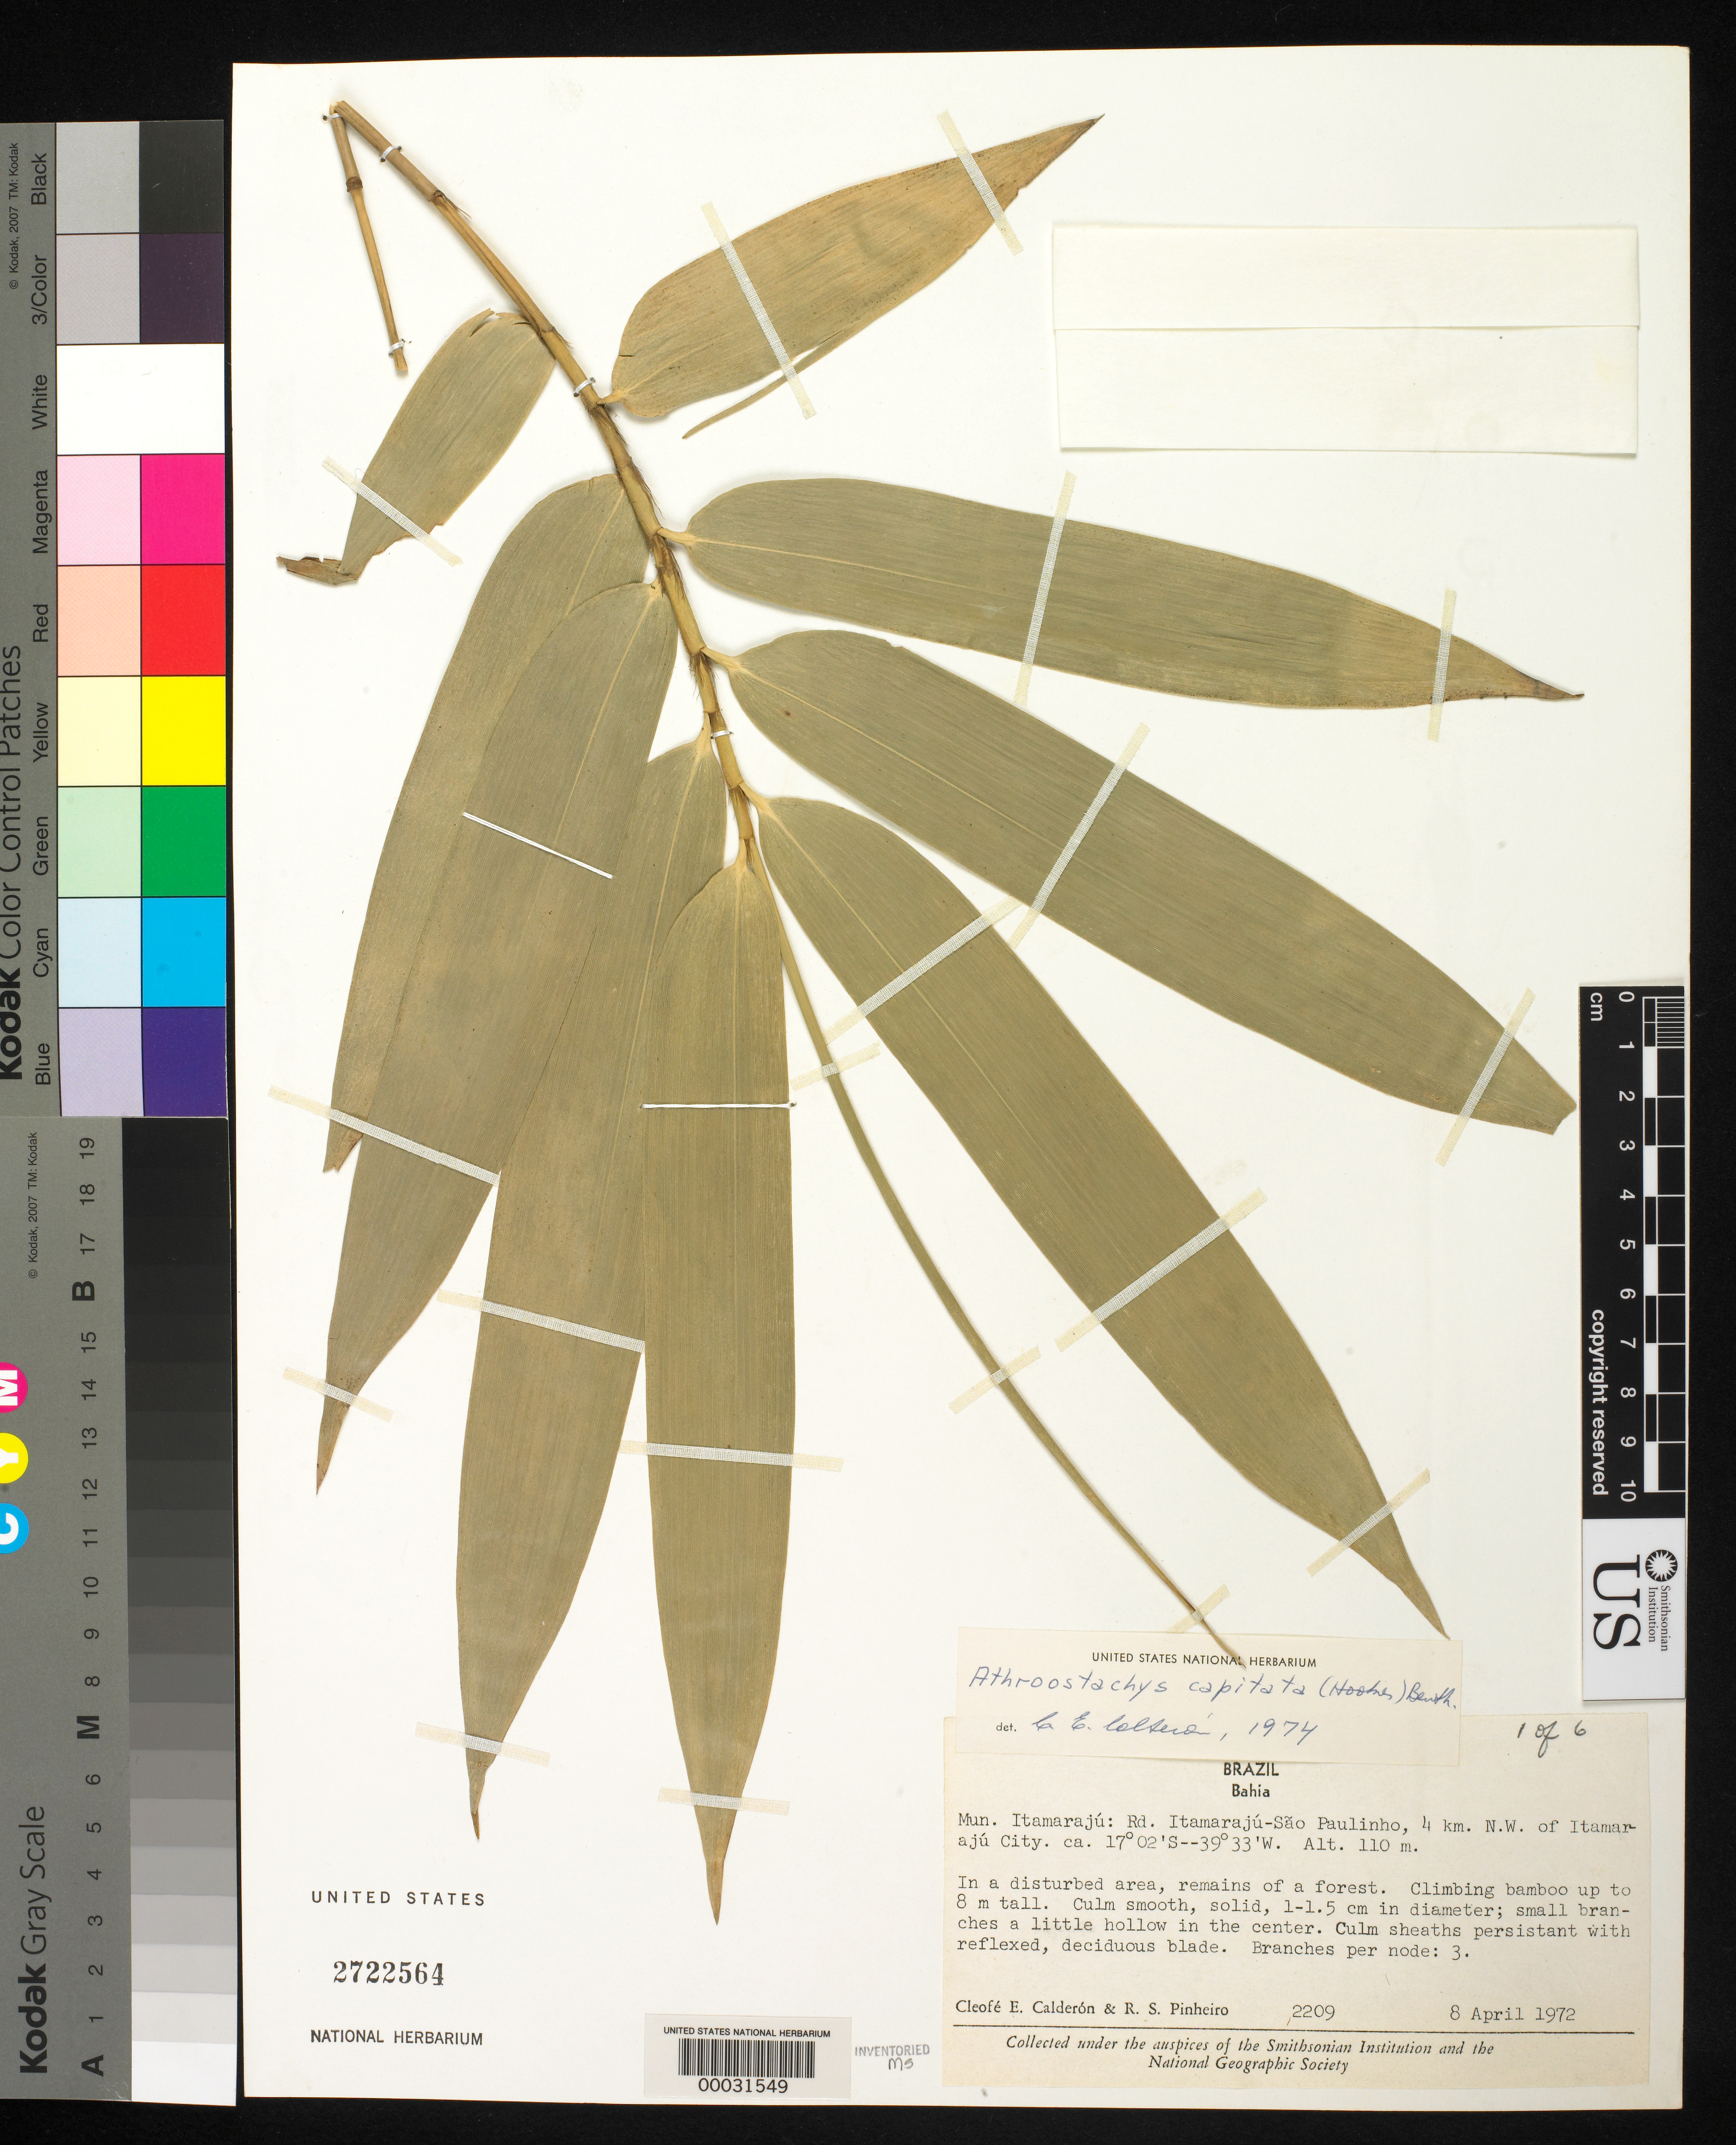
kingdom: Plantae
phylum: Tracheophyta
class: Liliopsida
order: Poales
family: Poaceae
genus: Athroostachys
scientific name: Athroostachys capitata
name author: (Hook.) Benth.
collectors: C. E. Calderón & R. S. Pinheiro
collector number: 2209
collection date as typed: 08 Apr 1972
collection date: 1972-04-08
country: Brazil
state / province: Bahia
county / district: Itamaraju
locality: Itamaraju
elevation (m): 120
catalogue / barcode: US 2722564